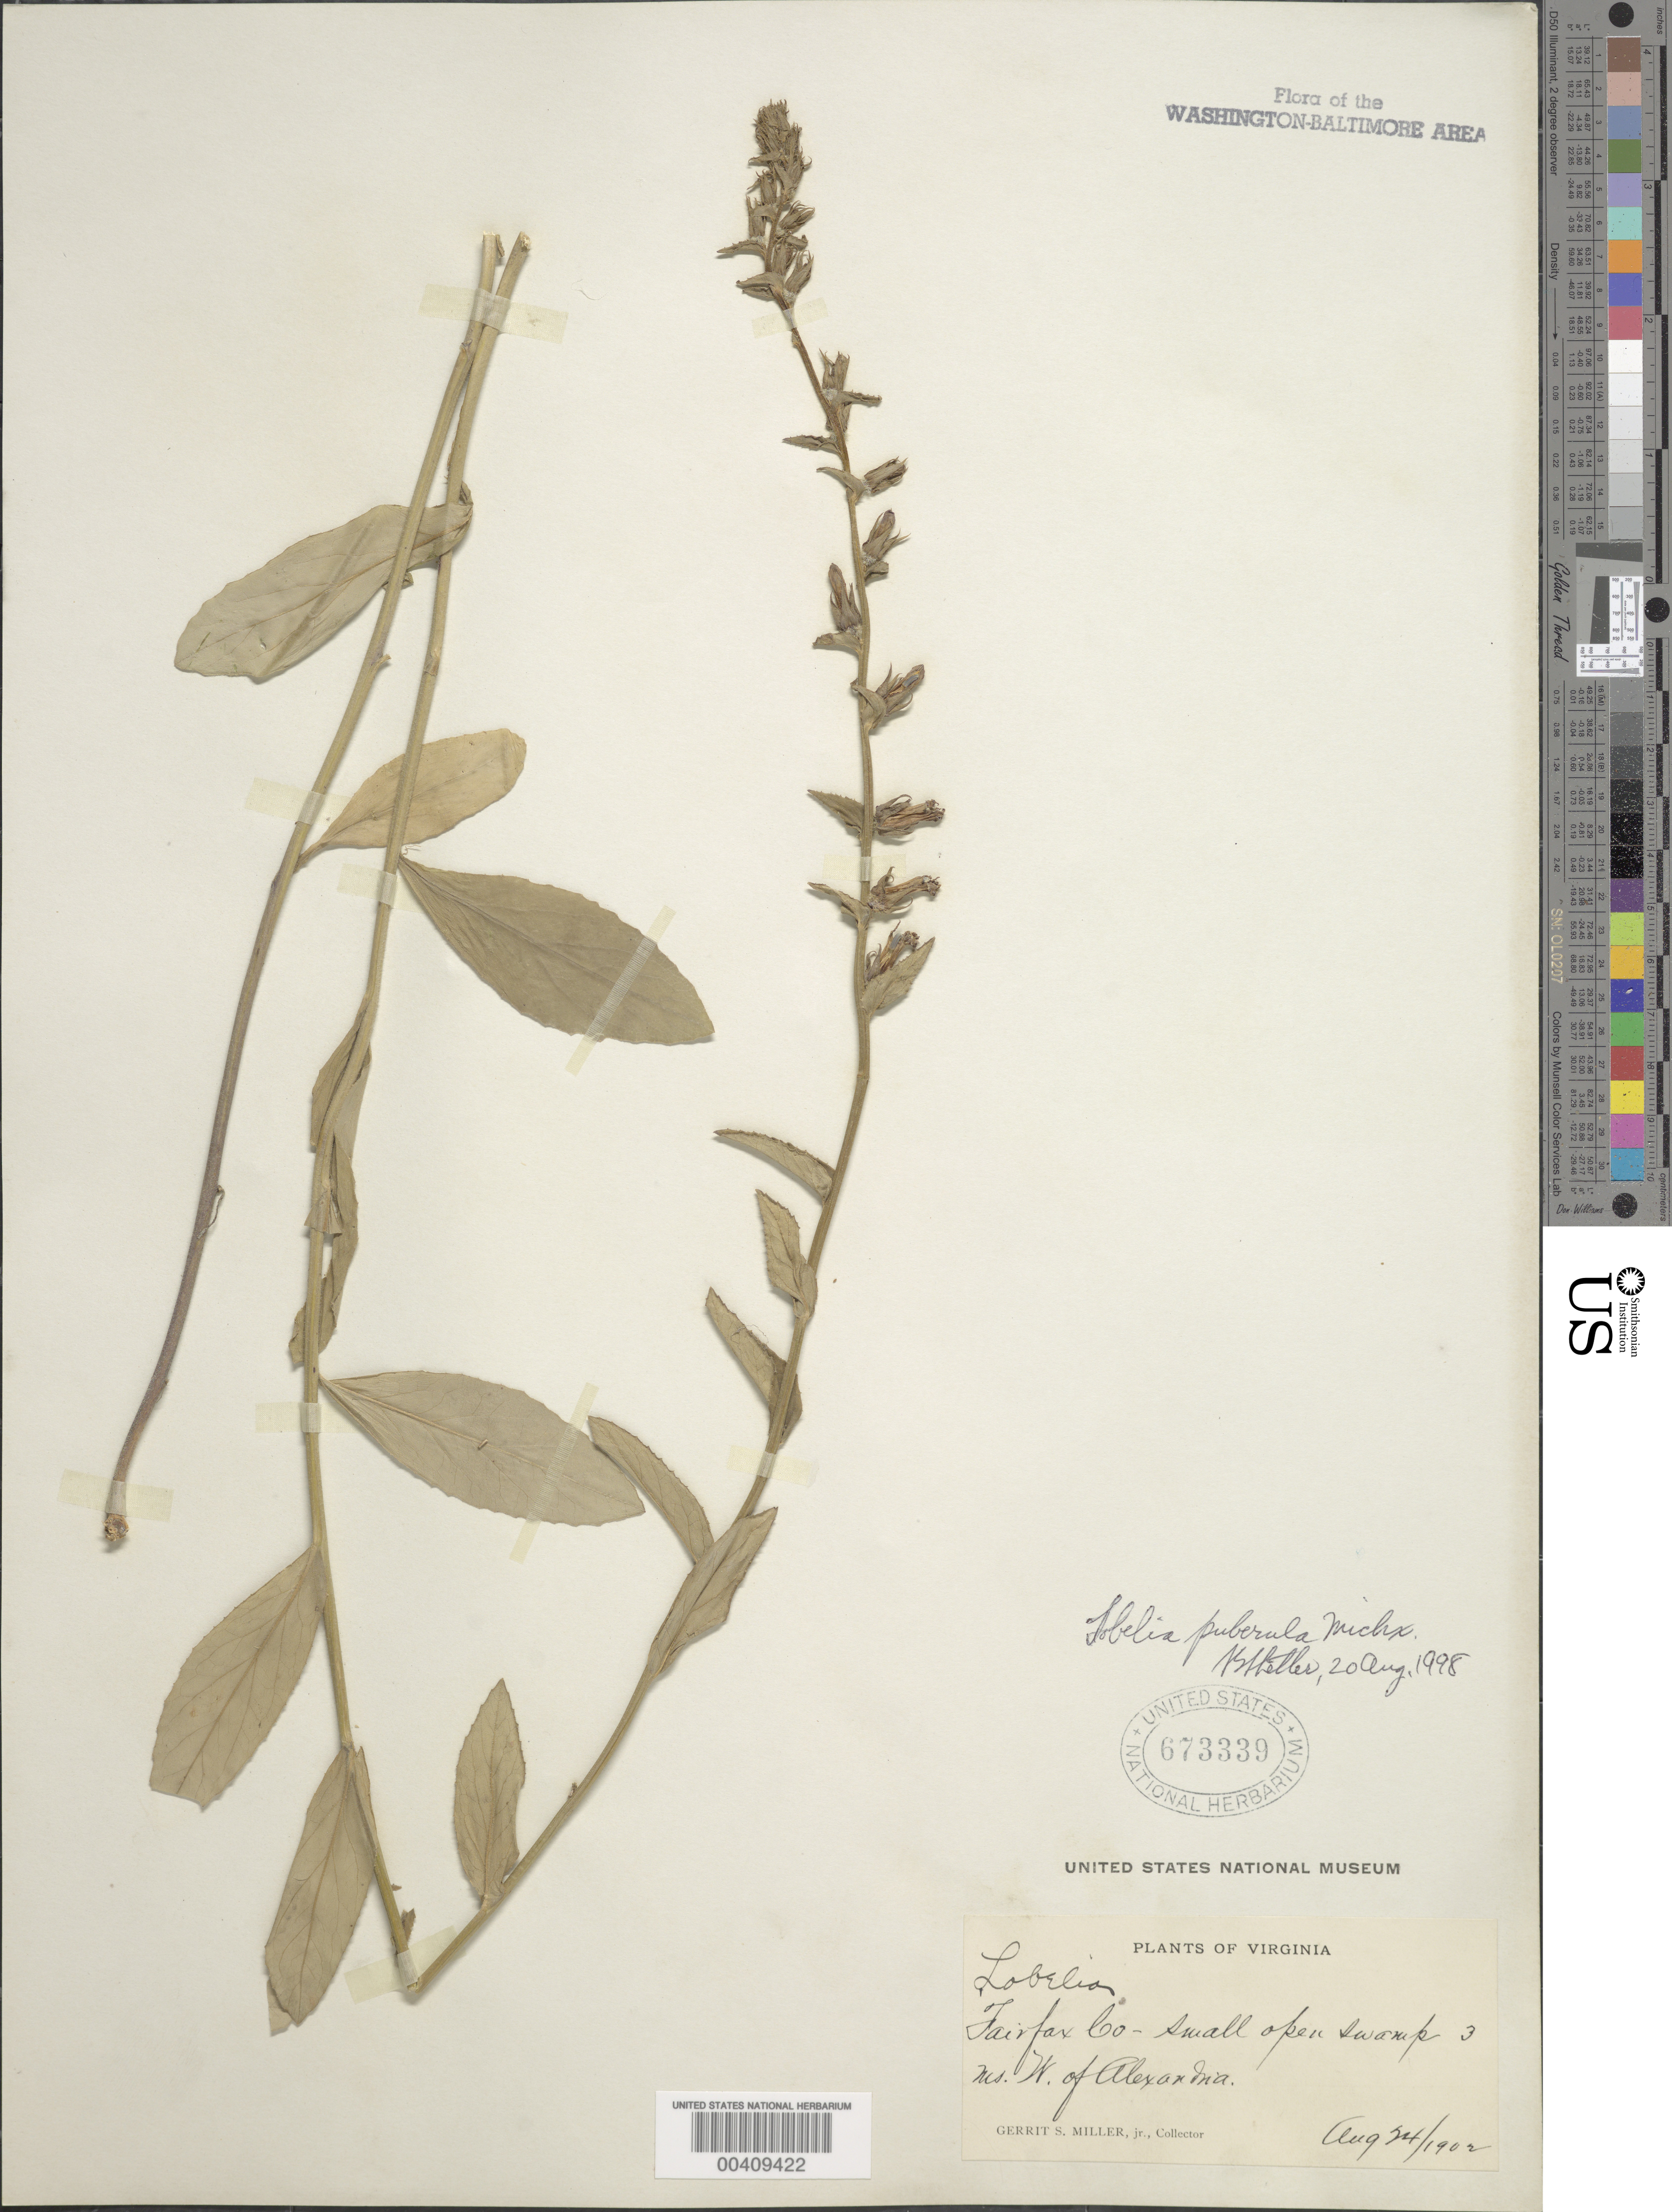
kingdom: Plantae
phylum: Tracheophyta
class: Magnoliopsida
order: Asterales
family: Campanulaceae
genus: Lobelia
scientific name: Lobelia puberula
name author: Michx.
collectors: G. S. Miller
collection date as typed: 24 Aug 1902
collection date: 1902-08-24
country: United States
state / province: Virginia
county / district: Fairfax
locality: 3 Miles west of Alexandria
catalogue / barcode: US 673339